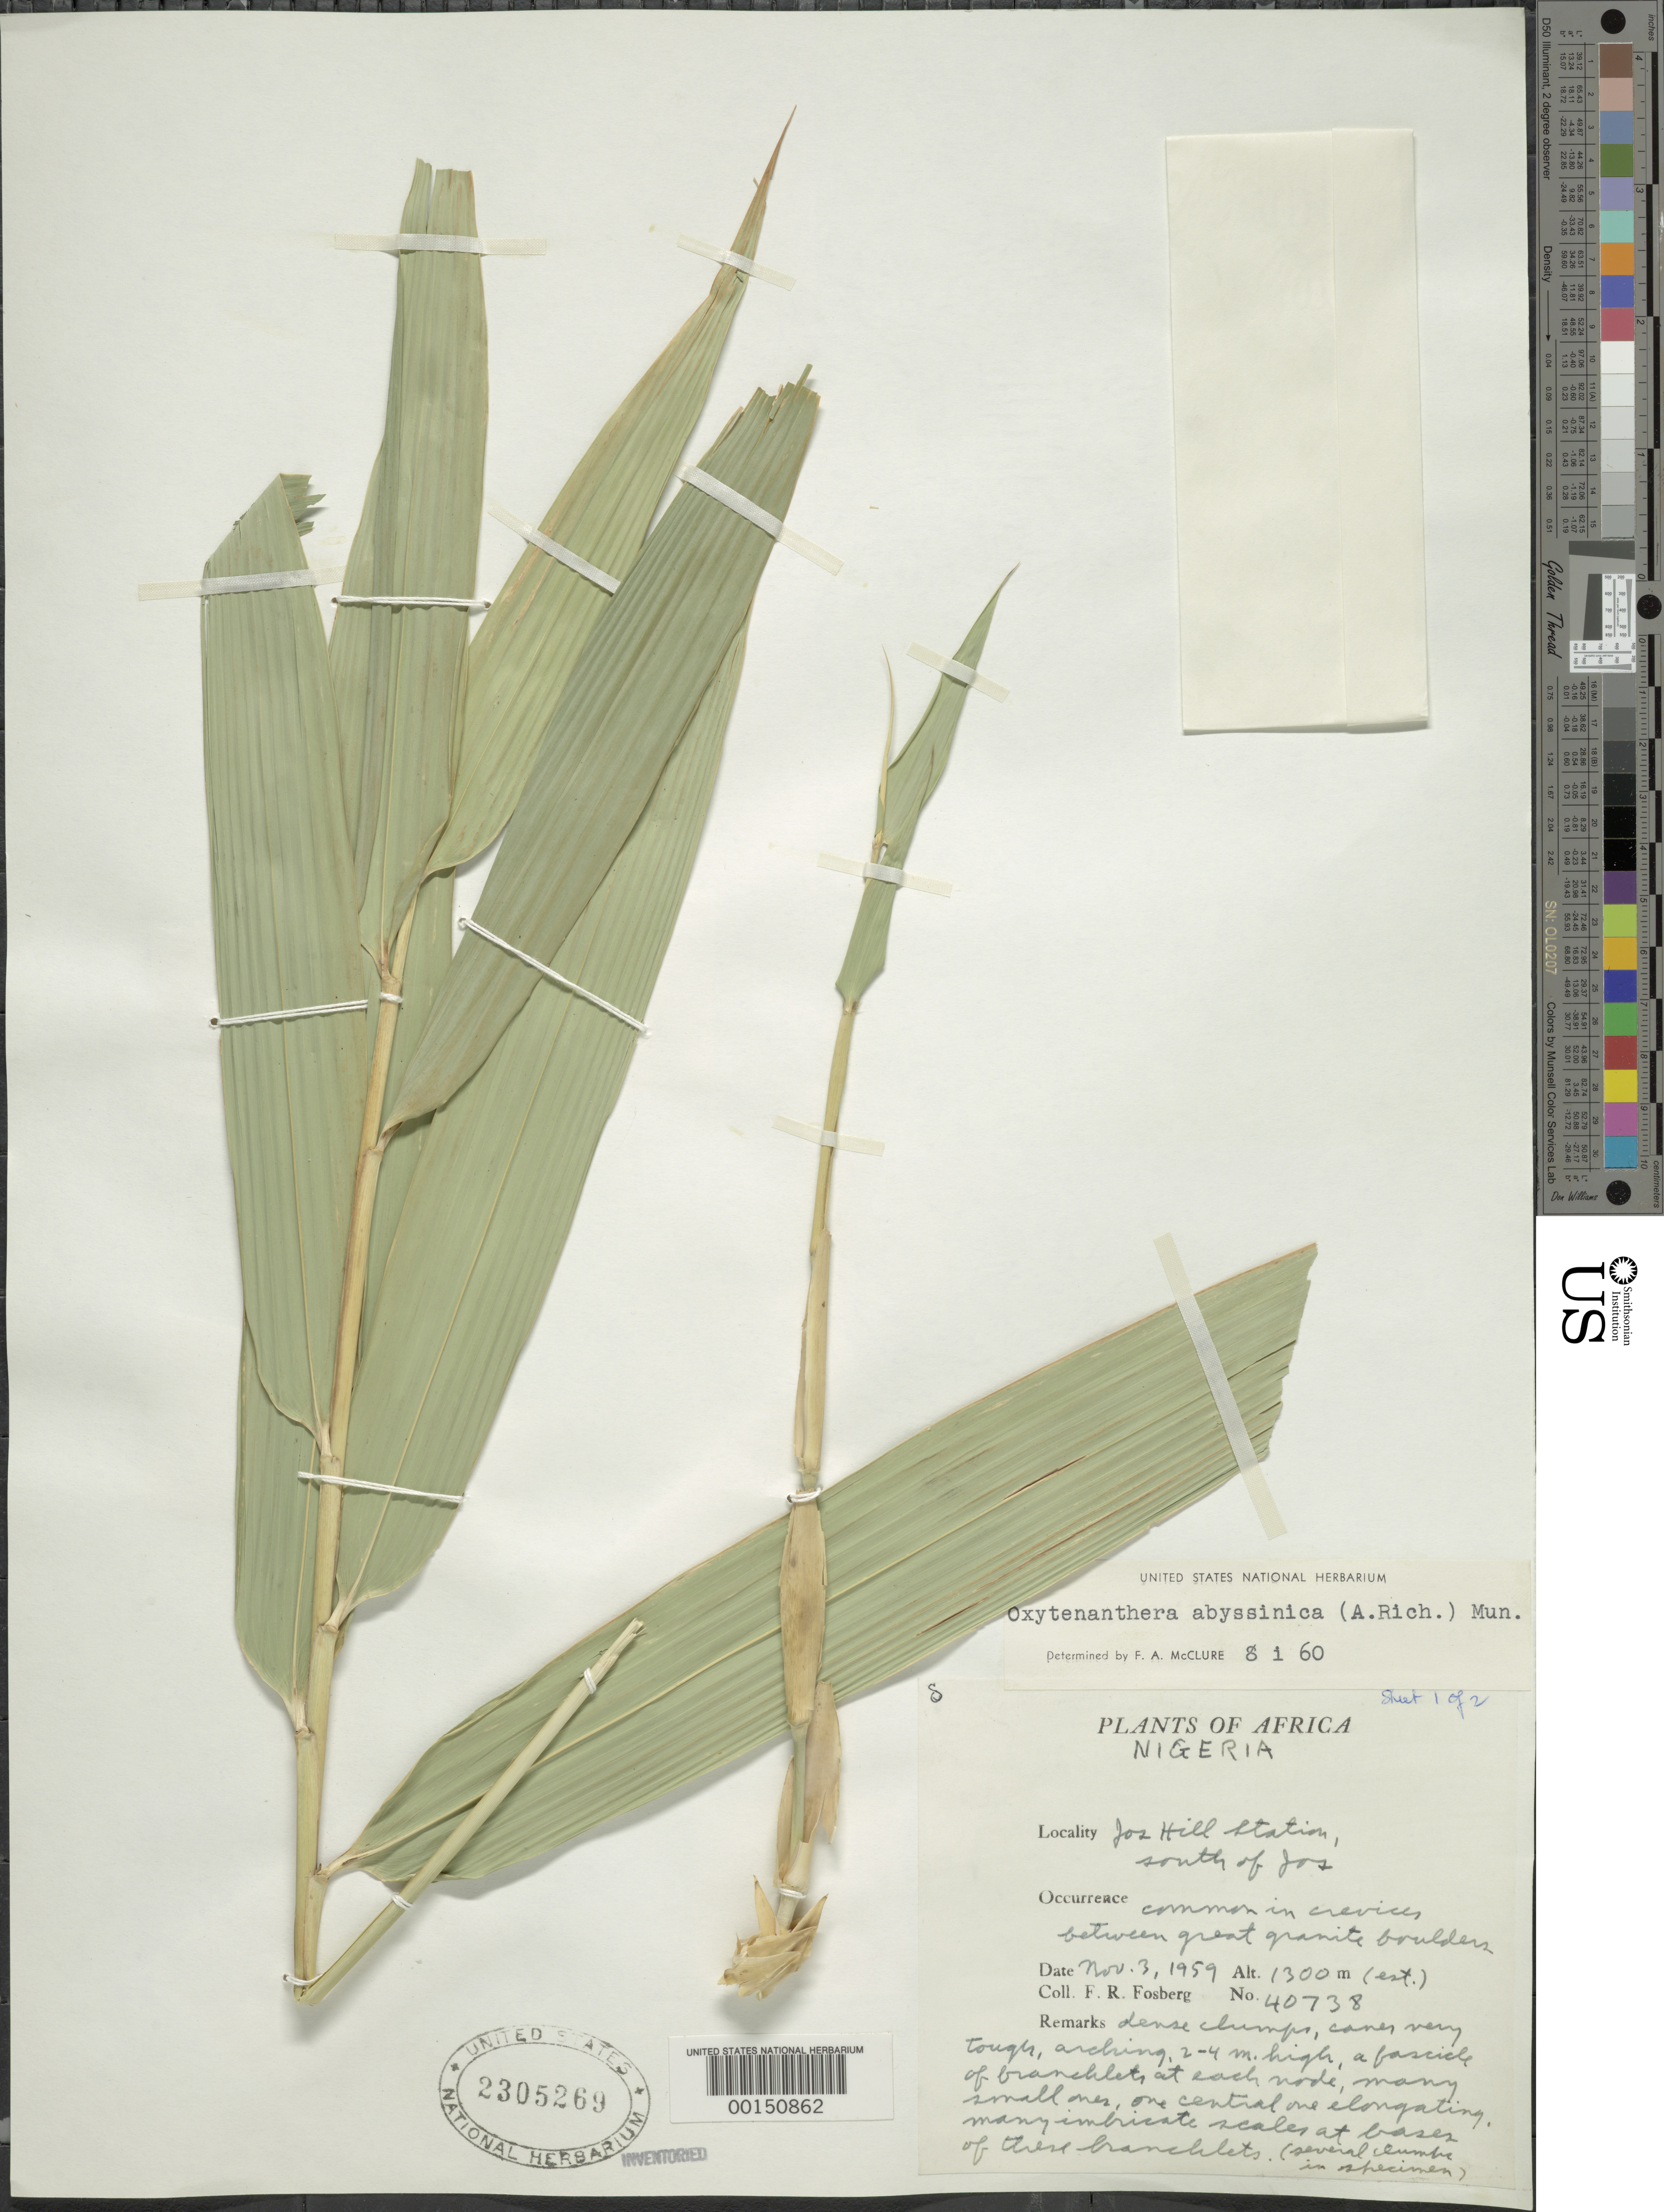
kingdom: Plantae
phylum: Tracheophyta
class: Liliopsida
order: Poales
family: Poaceae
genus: Oxytenanthera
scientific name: Oxytenanthera abyssinica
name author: (A. Rich.) Munro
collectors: F. R. Fosberg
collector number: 40738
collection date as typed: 03 Nov 1959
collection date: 1959-11-03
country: Nigeria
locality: Jos hill station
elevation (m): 1300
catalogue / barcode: US 2305269